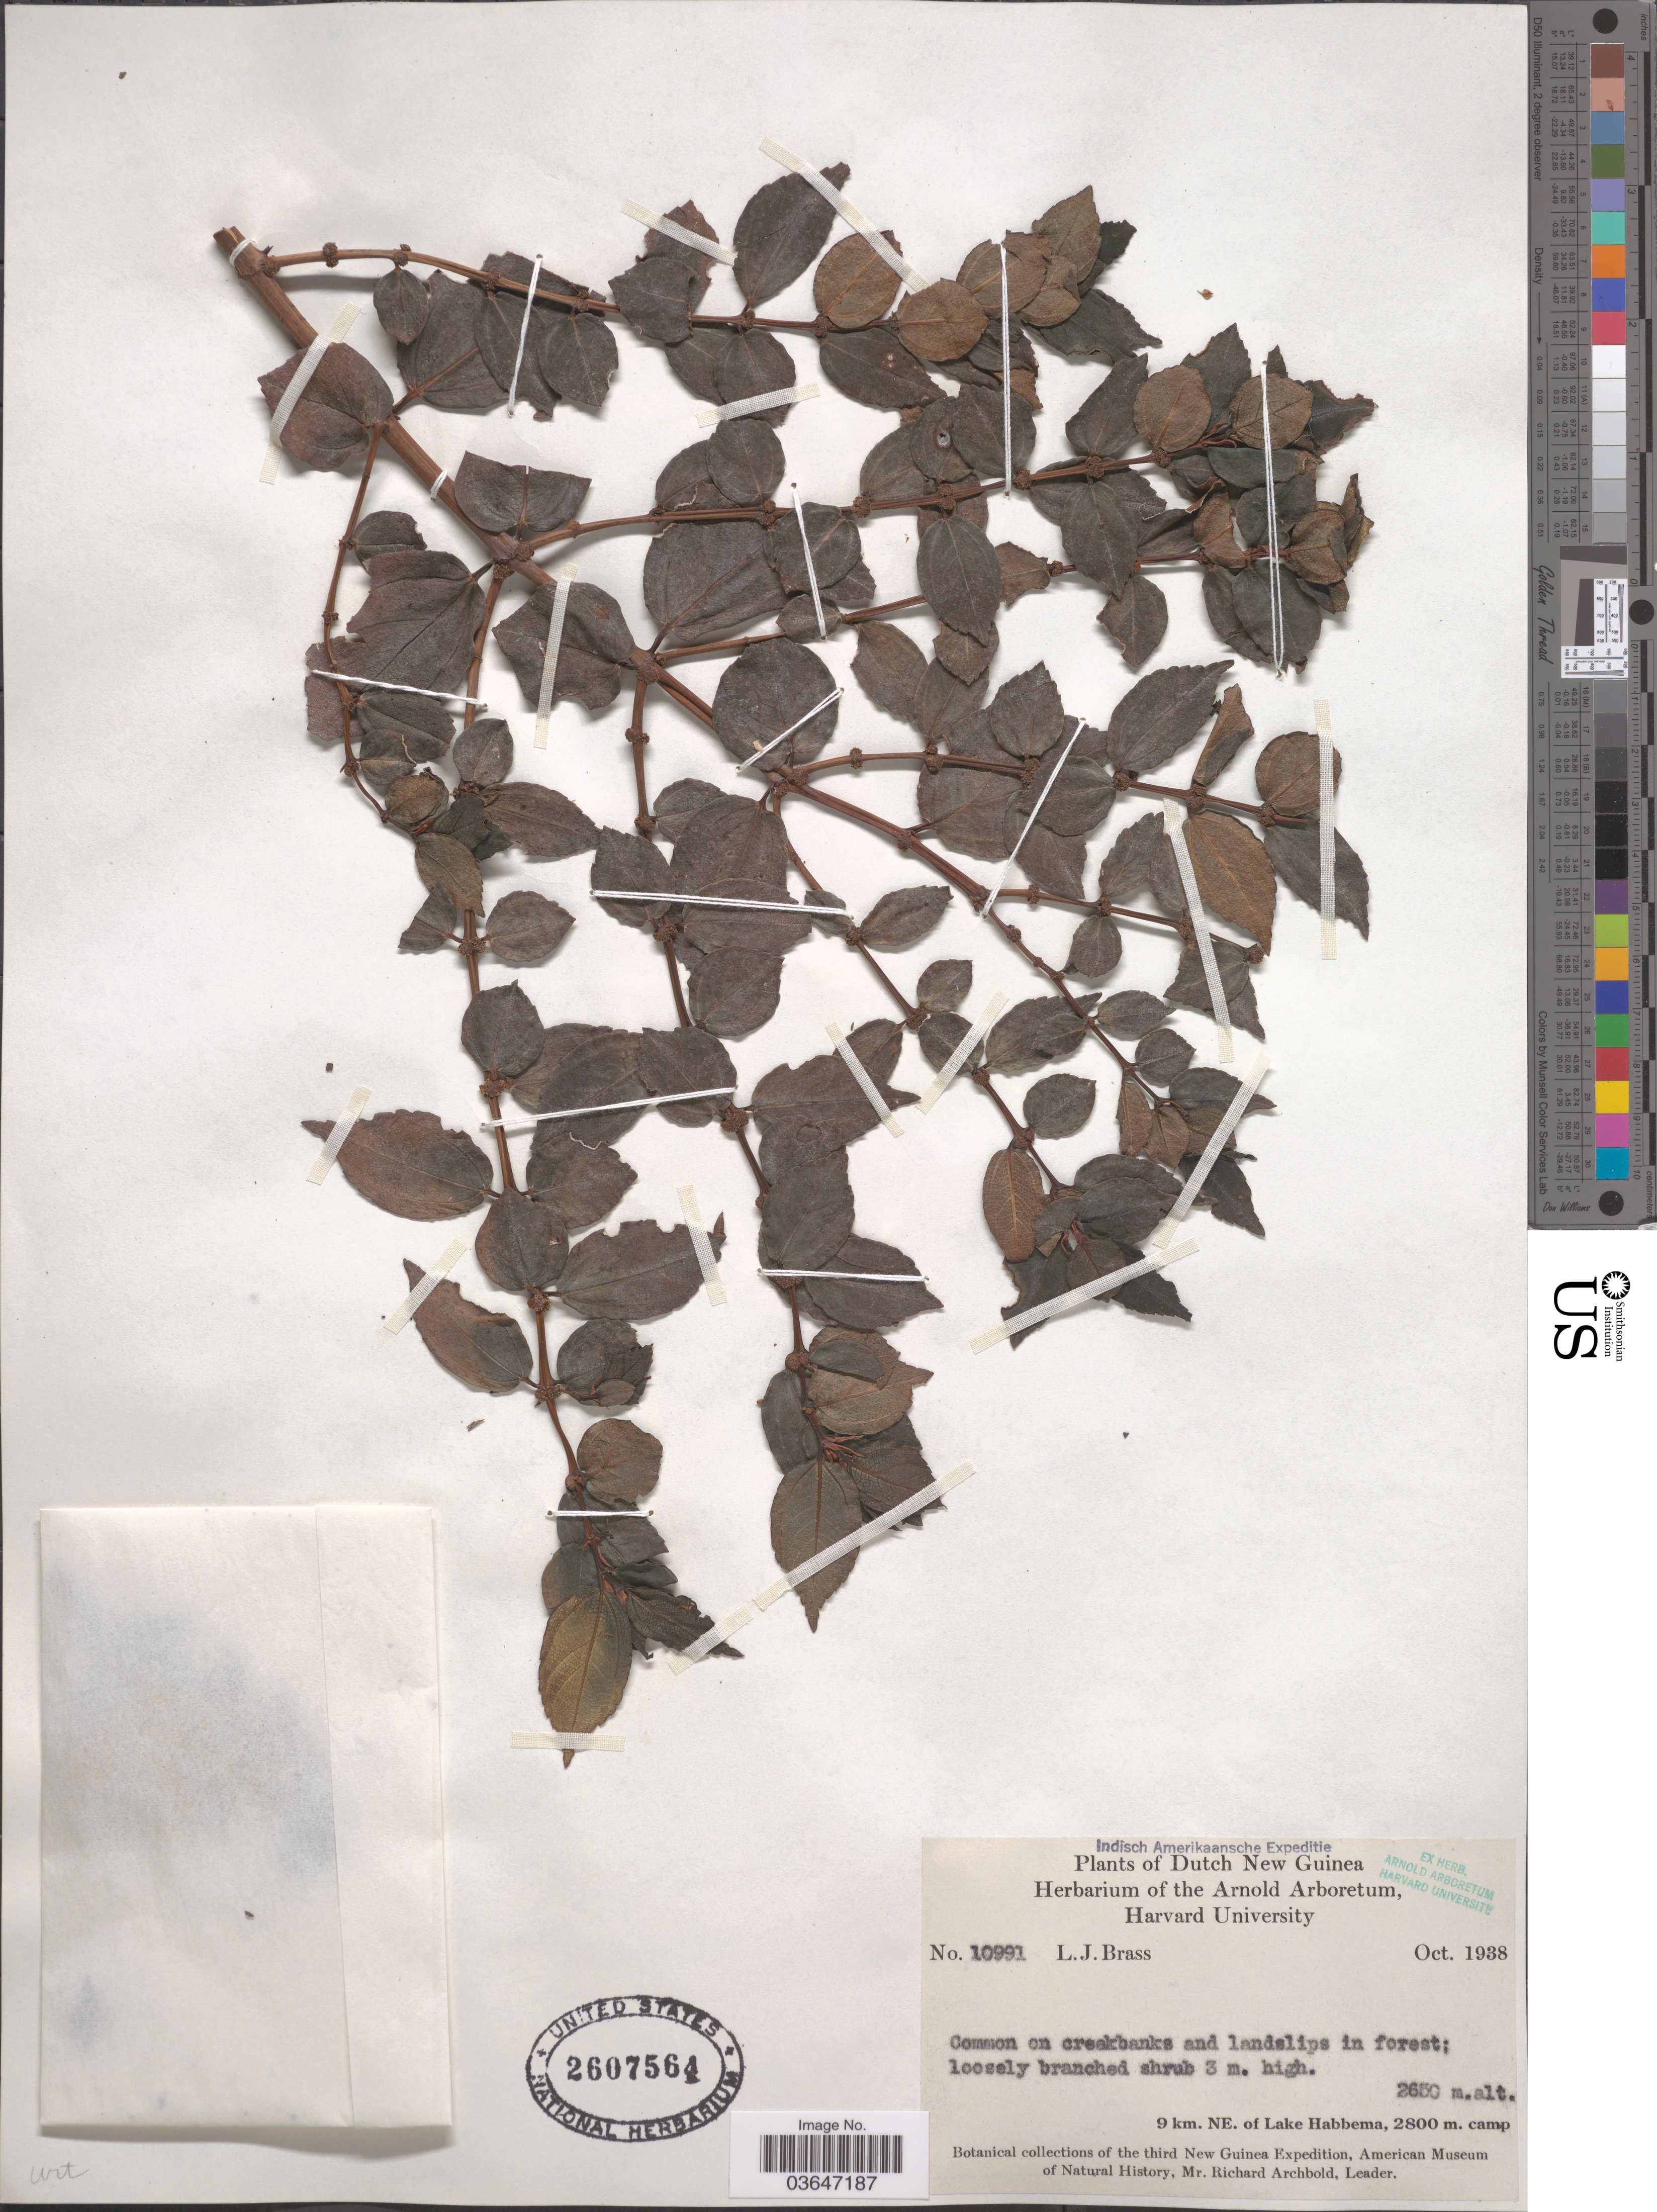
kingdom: Plantae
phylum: Tracheophyta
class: Magnoliopsida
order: Proteales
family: Proteaceae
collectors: L. J. Brass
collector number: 10991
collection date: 1938-10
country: Indonesia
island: New Guinea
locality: Dutch New Guinea. 9 km. NE. of Lake Habbema.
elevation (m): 2650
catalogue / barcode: US 2607564